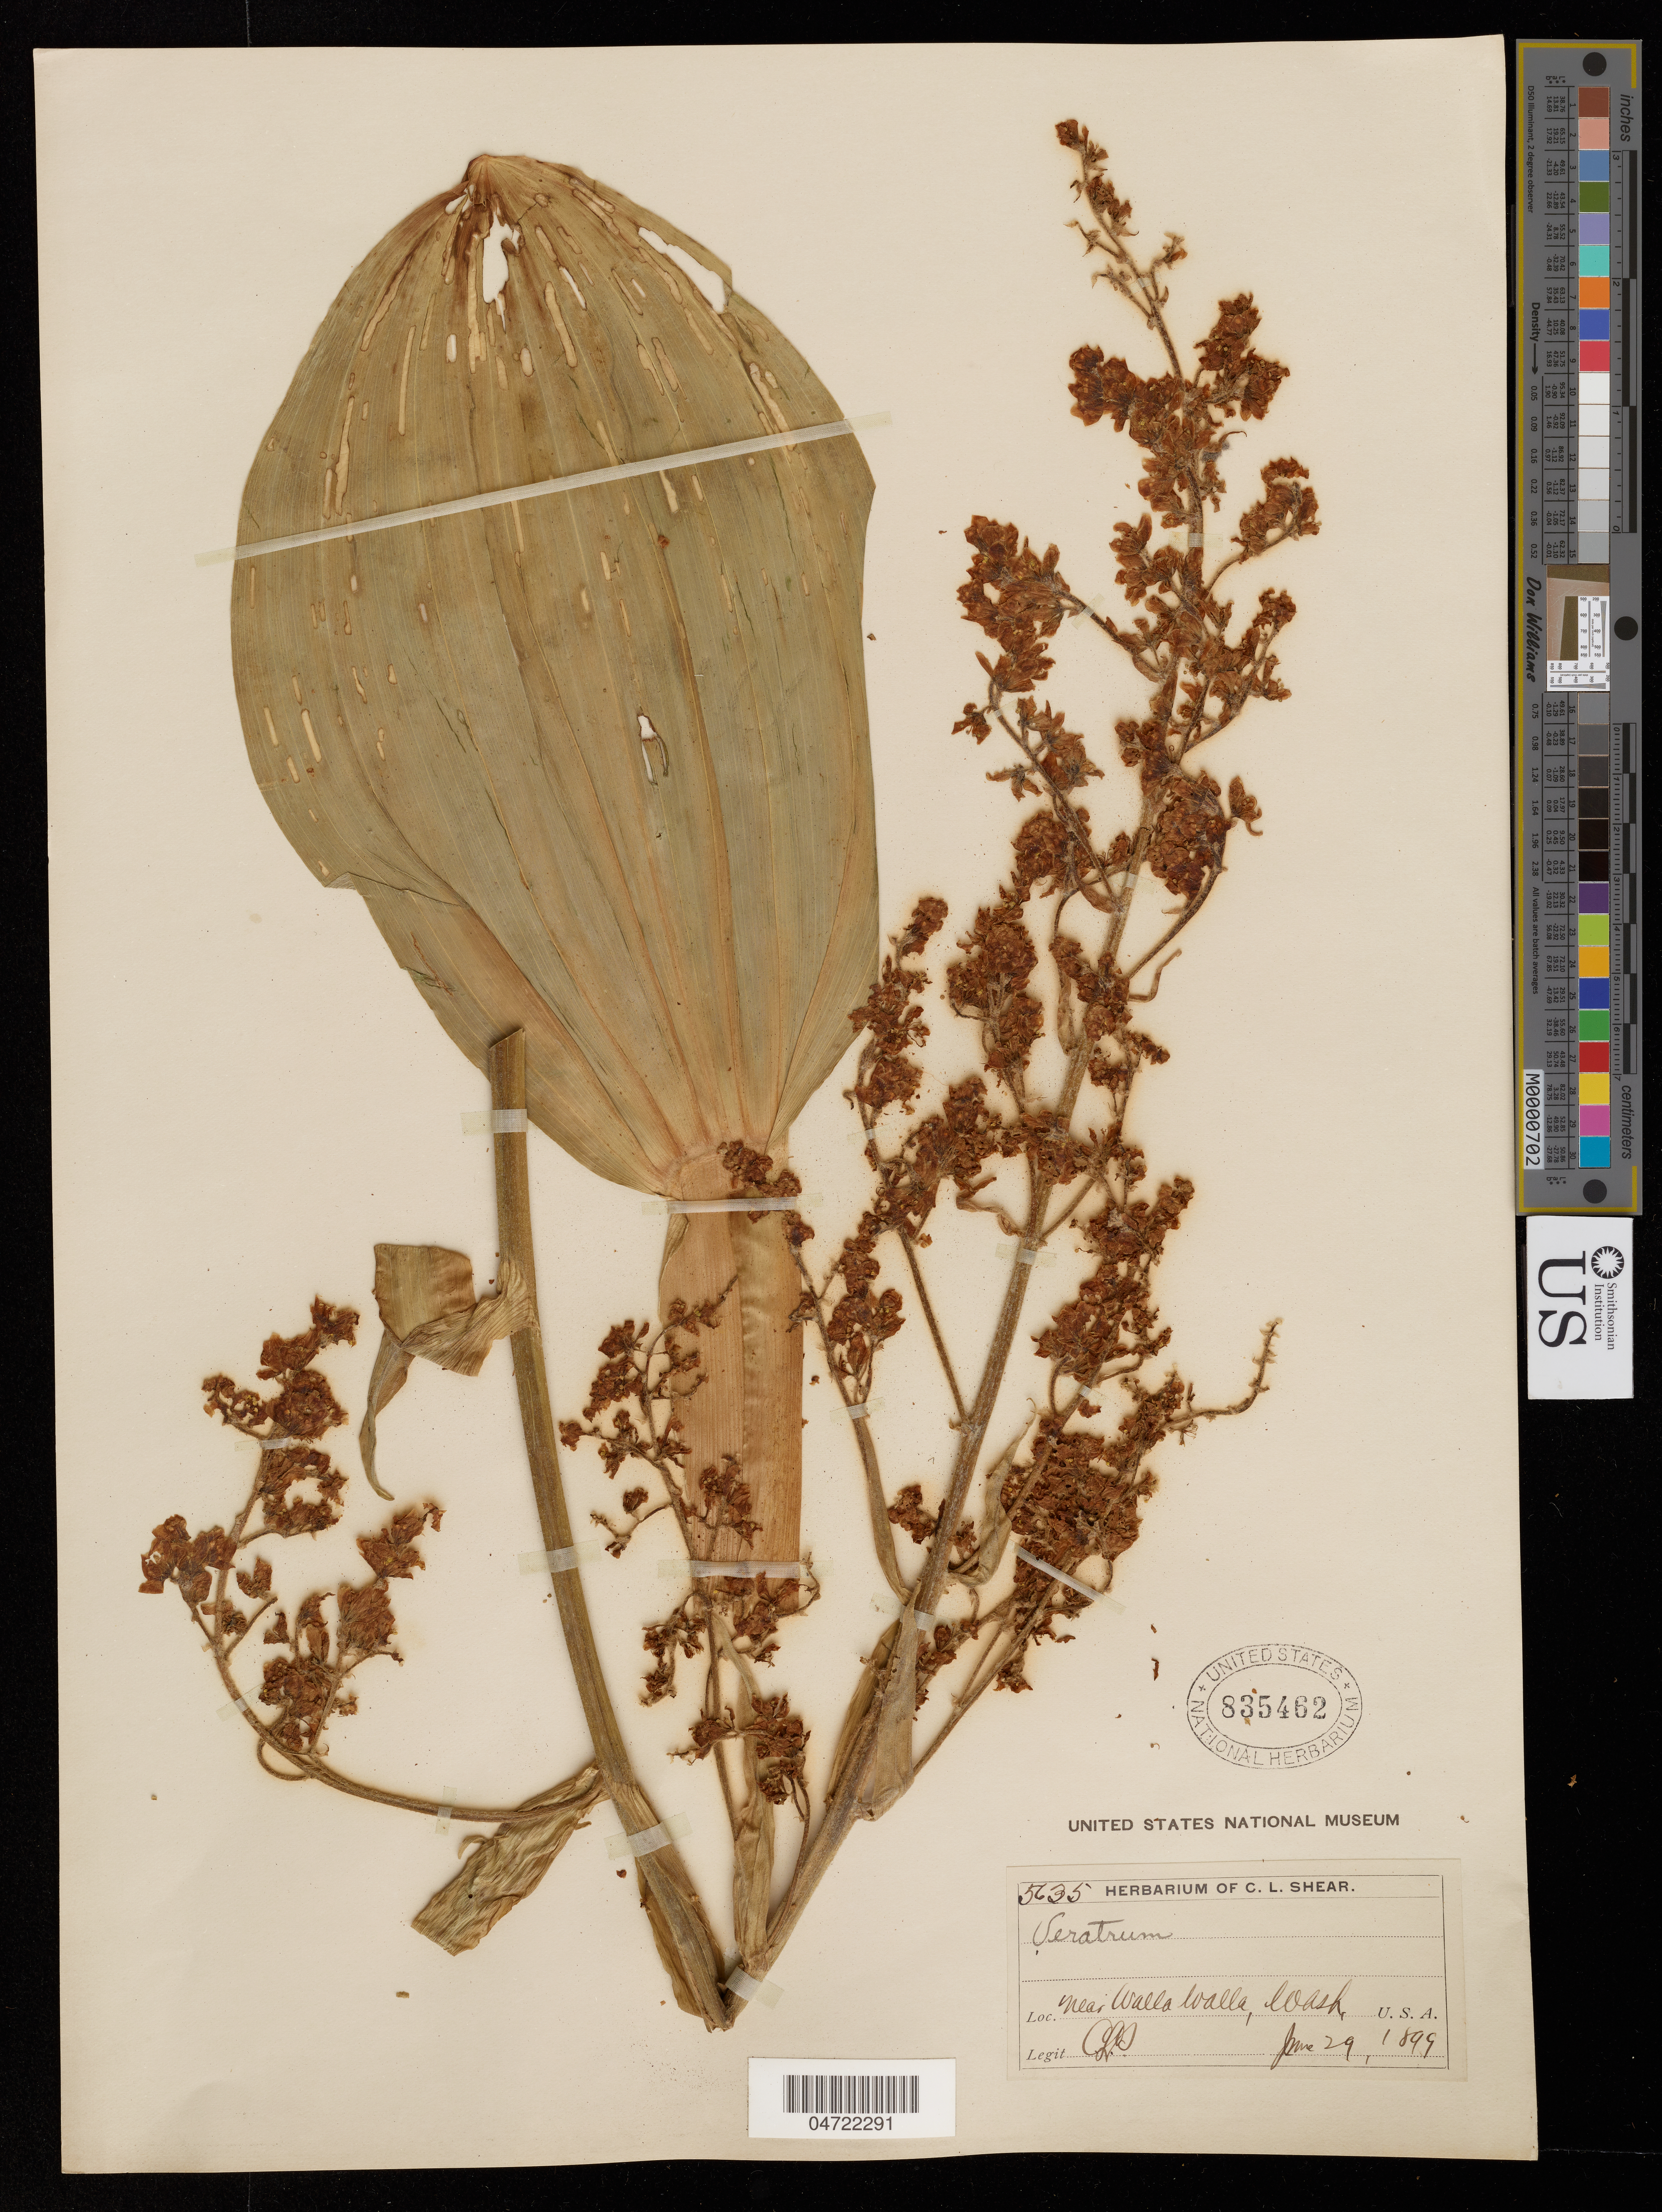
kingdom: Plantae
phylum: Tracheophyta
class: Liliopsida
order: Liliales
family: Melanthiaceae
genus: Veratrum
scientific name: Veratrum sp.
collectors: C. L. Shear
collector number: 5635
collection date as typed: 29 Jun 1899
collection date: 1899-06-29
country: United States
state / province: Washington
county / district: Walla Walla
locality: Walla walla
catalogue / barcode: US 835462